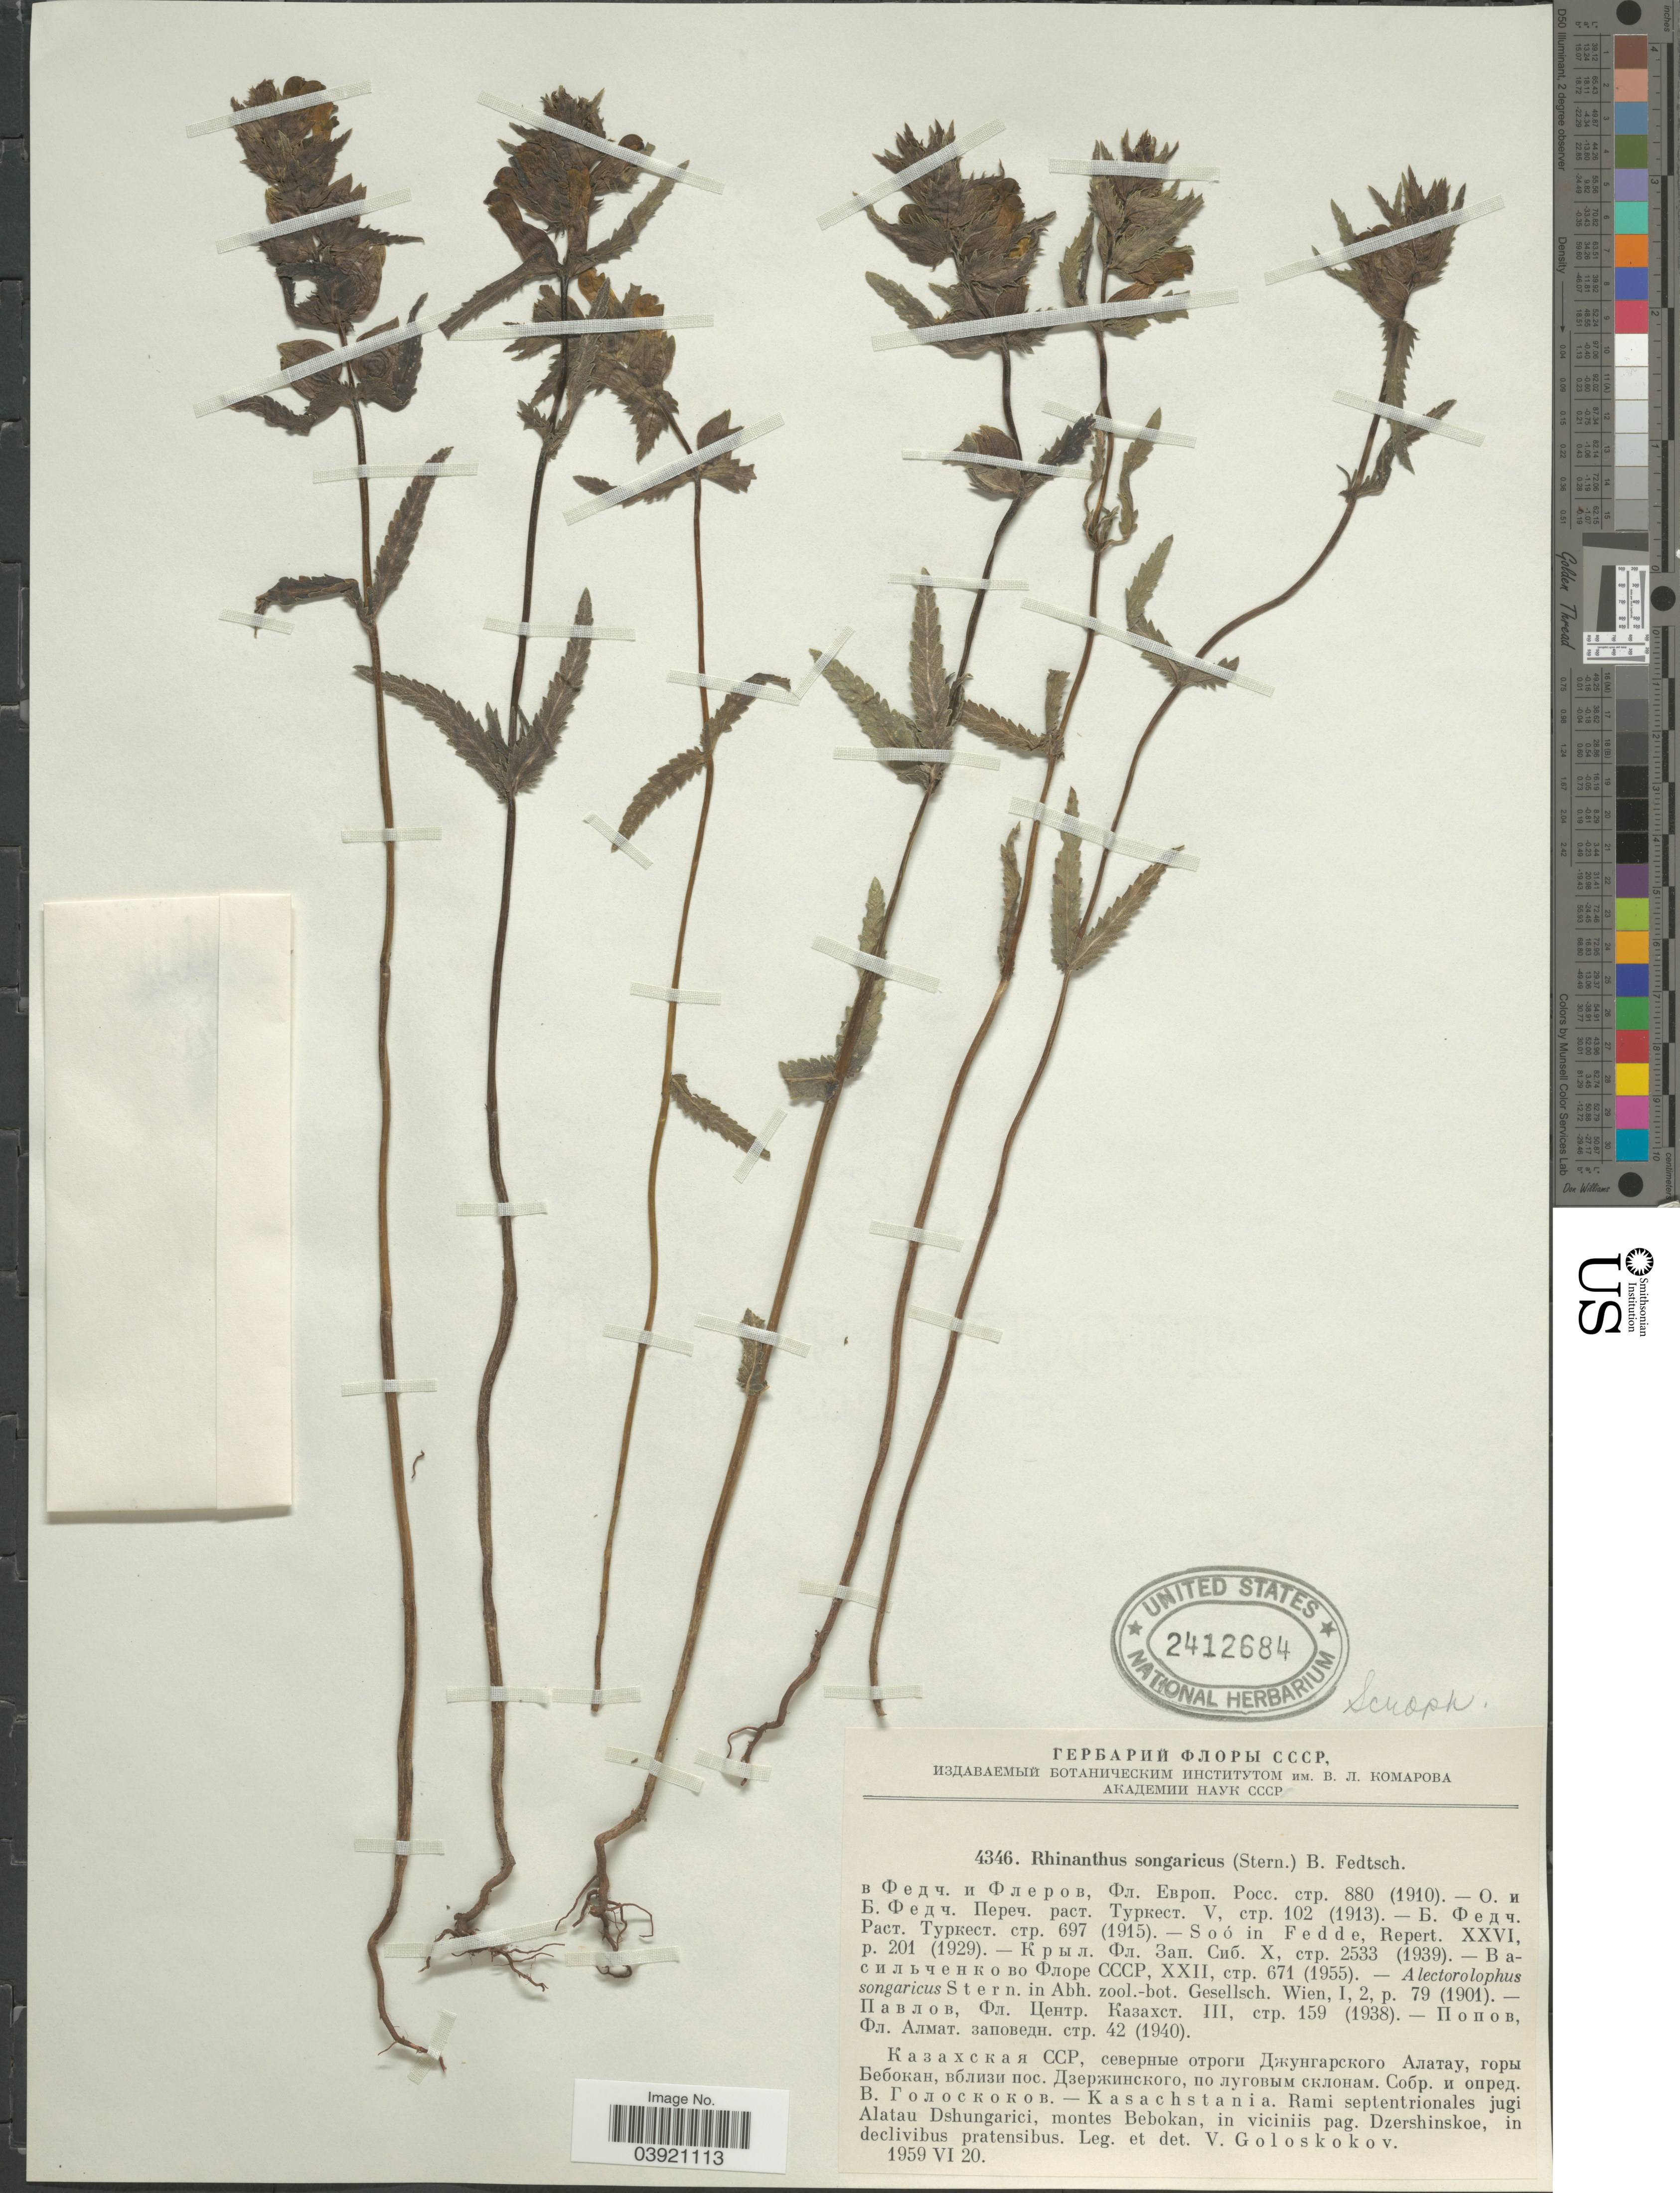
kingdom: Plantae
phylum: Tracheophyta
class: Magnoliopsida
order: Lamiales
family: Orobanchaceae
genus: Rhinanthus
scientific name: Rhinanthus songaricus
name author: (Sterneck) B. Fedtsch.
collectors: V. P. Goloskokov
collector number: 4346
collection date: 1959-06-20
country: Kazakhstan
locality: Kasachstania. Rami septentrionalis jugi Alatau Dshungarici, montes Bebokan, in viciniis pag. Dzershinskoe, in declivibus pratensibus.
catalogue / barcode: US 2412684